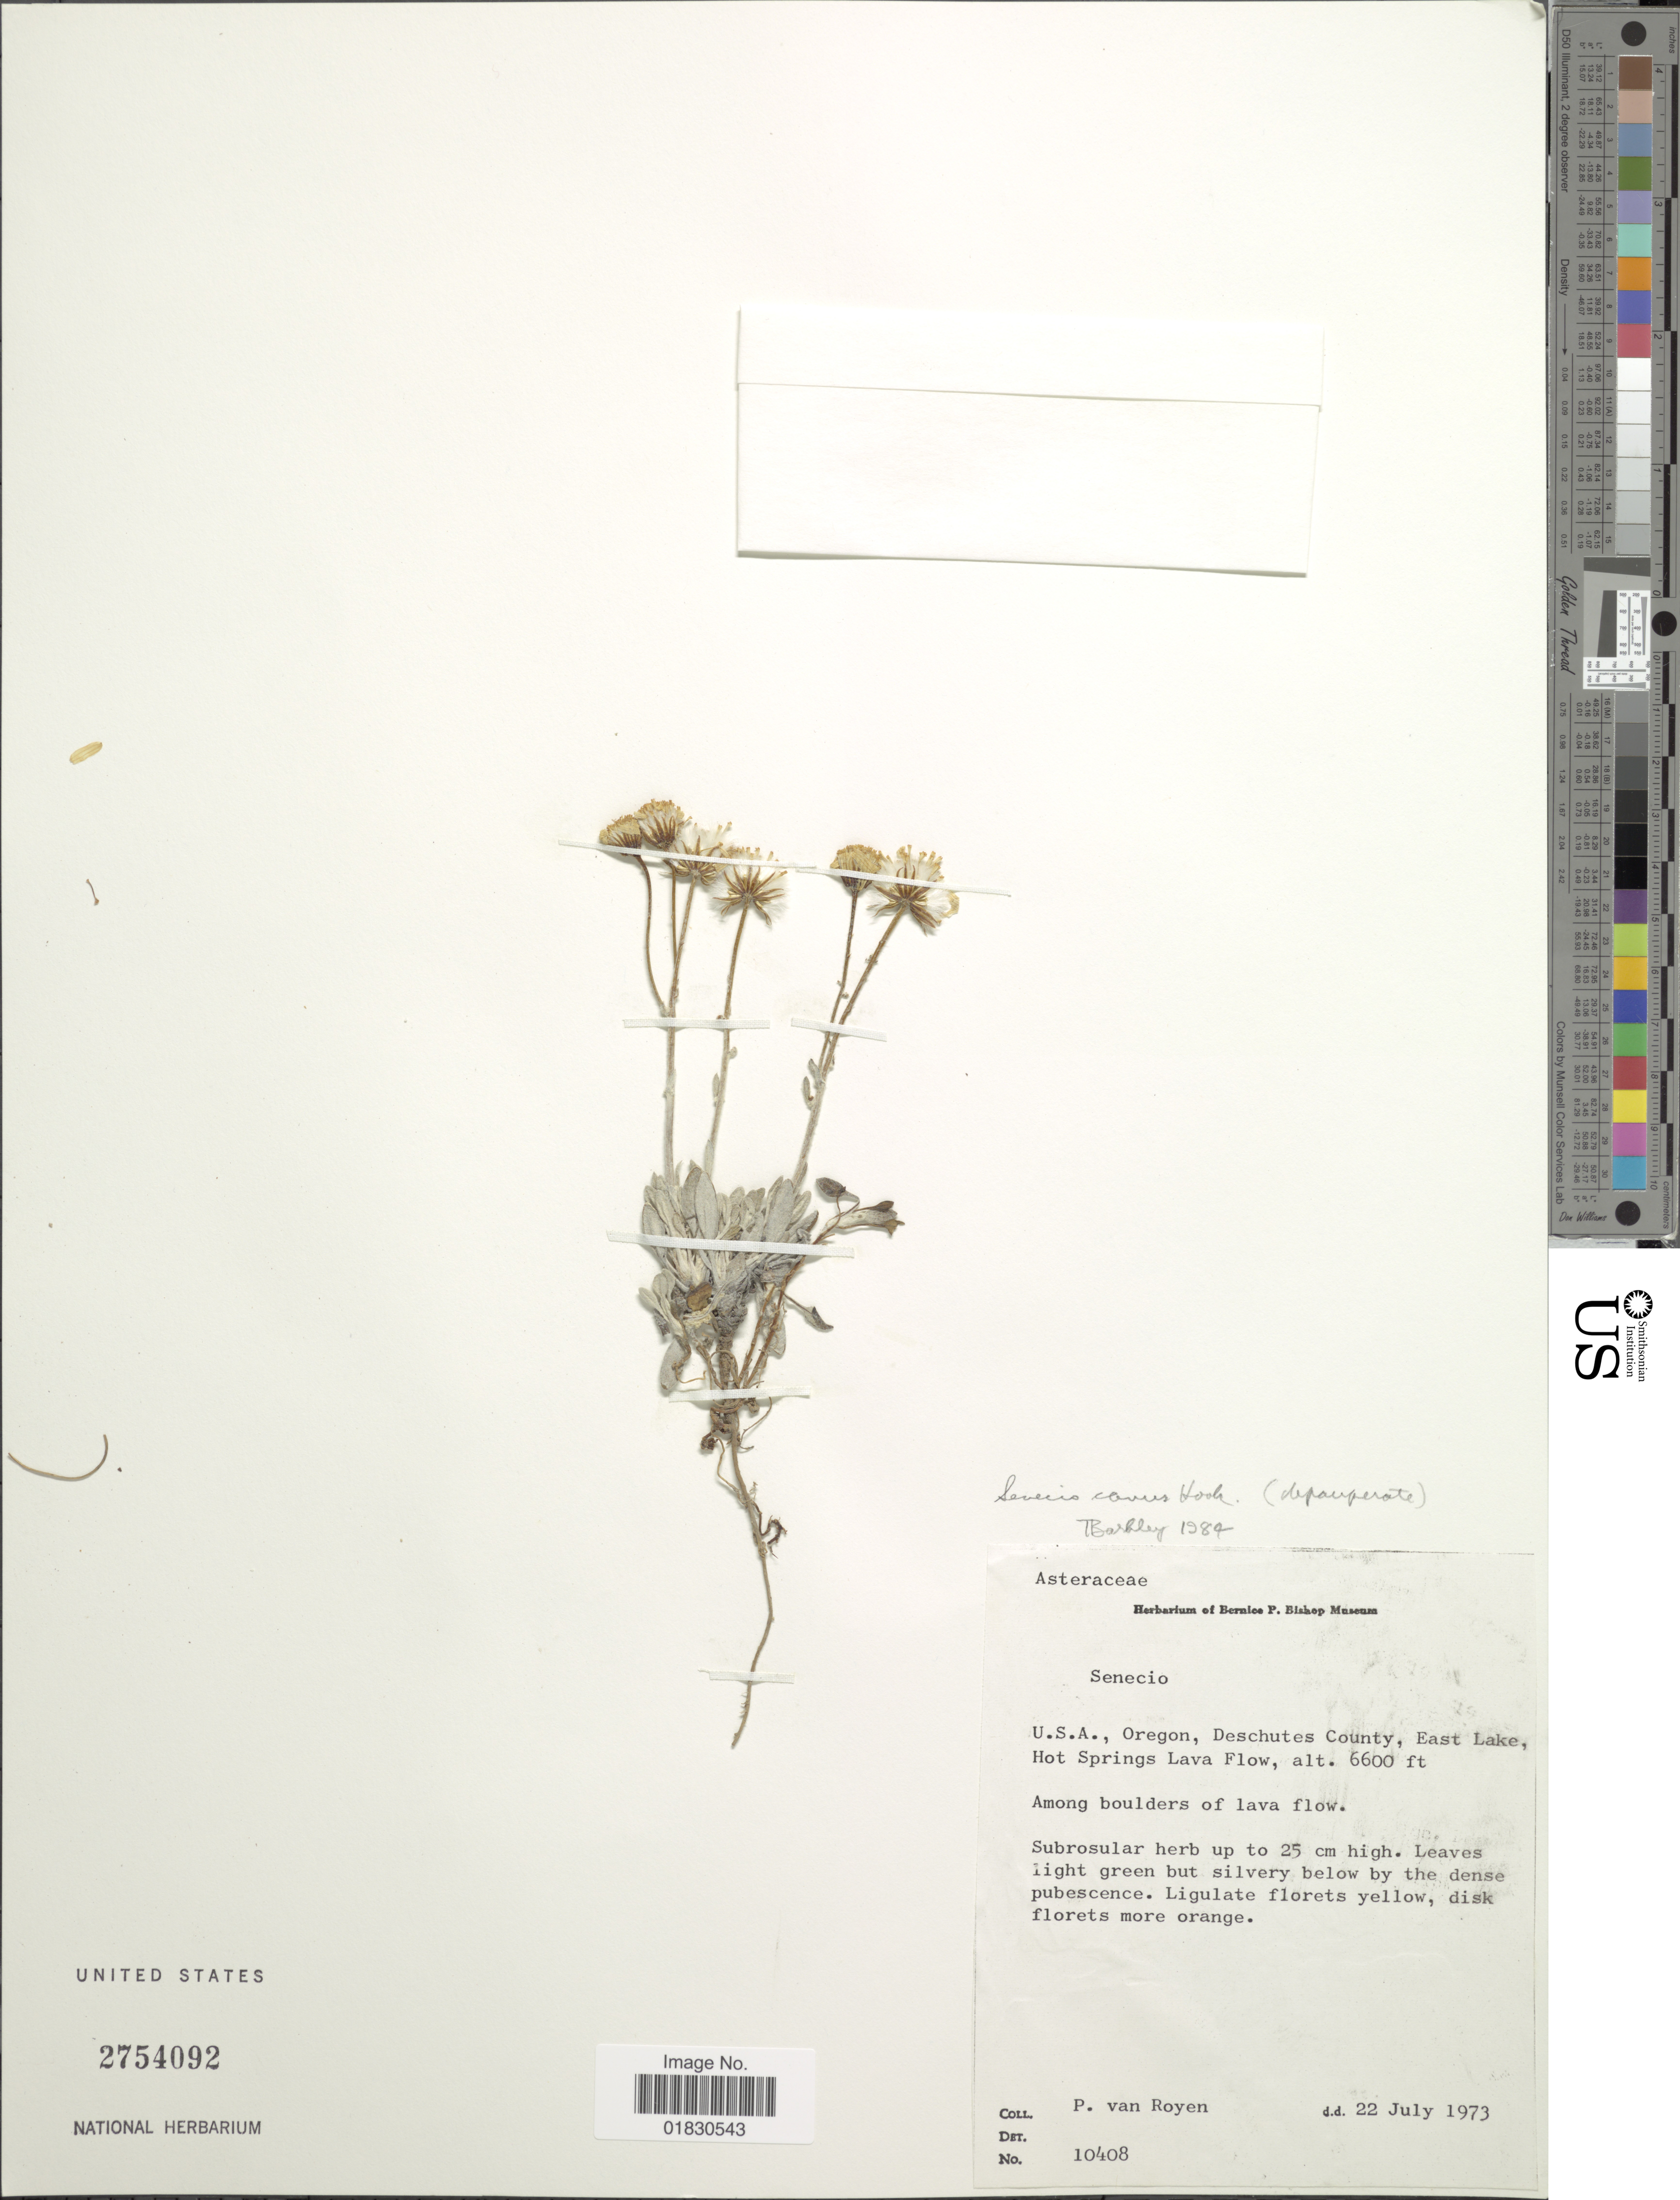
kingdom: Plantae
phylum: Tracheophyta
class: Magnoliopsida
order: Asterales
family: Asteraceae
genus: Packera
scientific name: Packera cana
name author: (Hook.) W.A. Weber & Á. Löve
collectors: P. van Royen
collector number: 10408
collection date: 1973-07-22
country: United States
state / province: Oregon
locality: U. S. A., Oregon, Deschutes County, East Lake, Hot Springs Lava Flow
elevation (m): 2012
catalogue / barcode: US 2754092